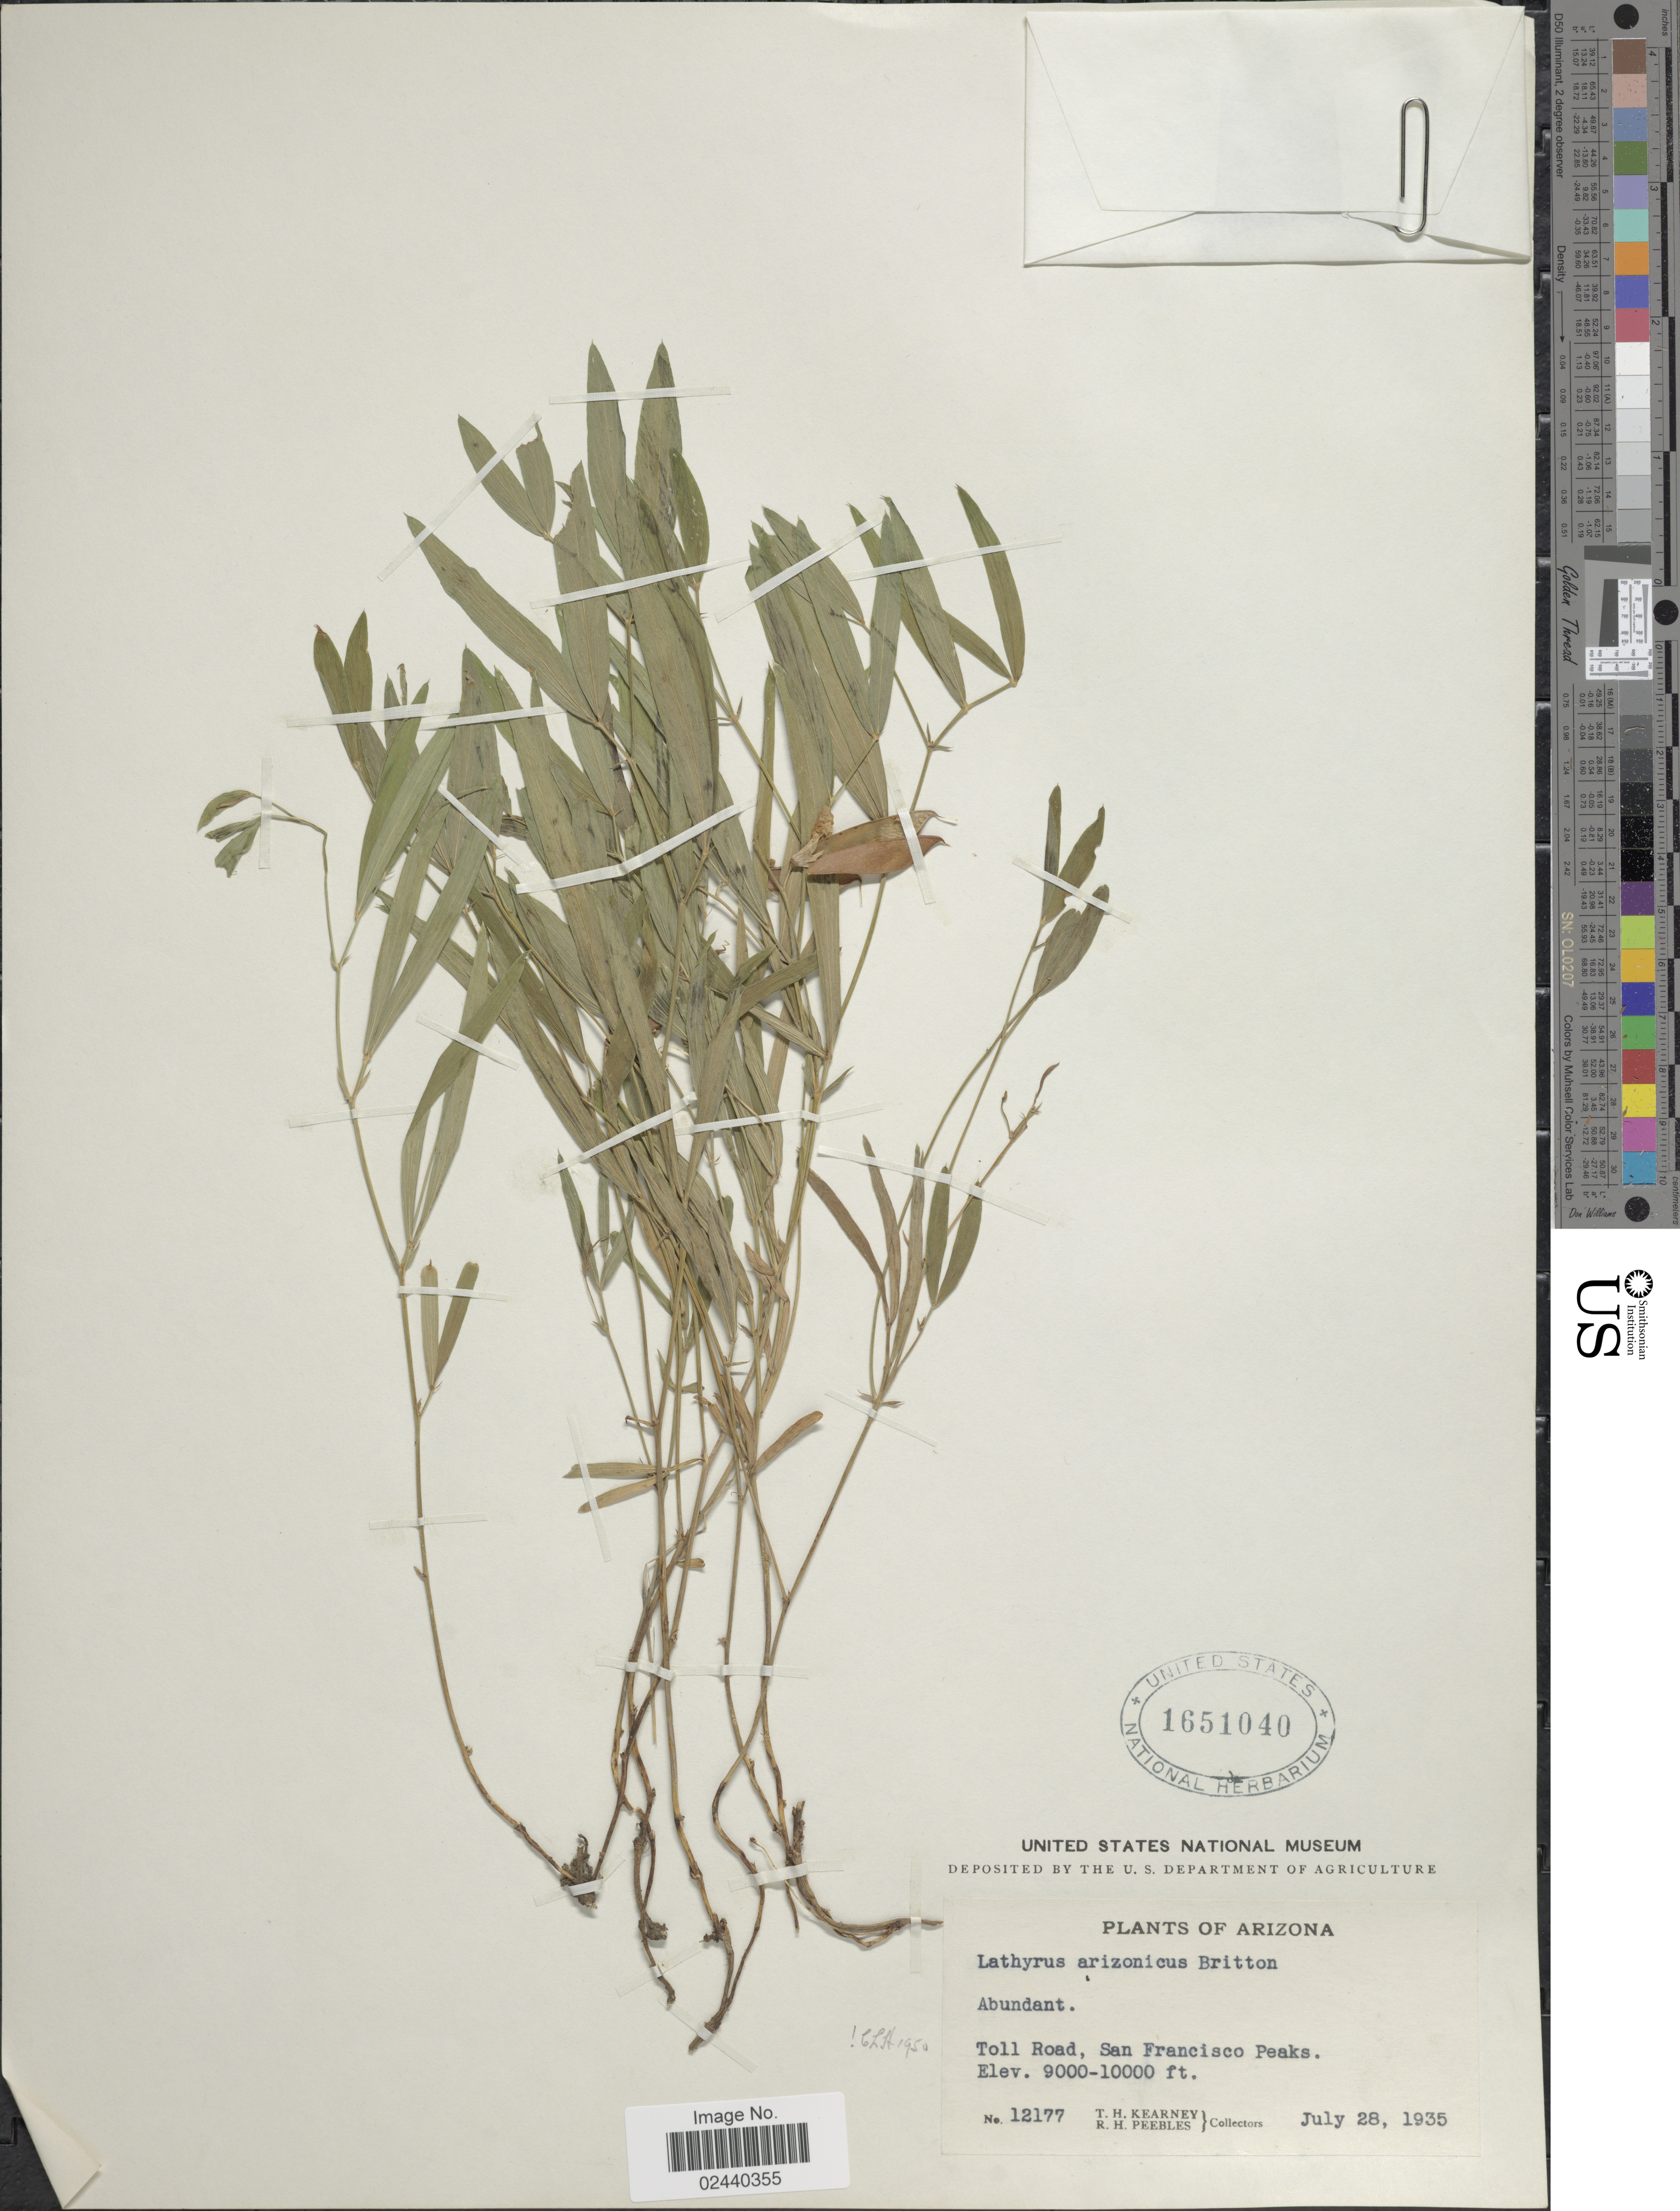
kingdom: Plantae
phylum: Tracheophyta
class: Magnoliopsida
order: Fabales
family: Fabaceae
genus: Lathyrus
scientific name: Lathyrus arizonicus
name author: Britton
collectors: T. H. Kearney & R. H. Peebles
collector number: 12177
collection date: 1935-07-28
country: United States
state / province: Arizona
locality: Toll Road, San Francisco Peaks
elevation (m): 2743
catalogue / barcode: US 1651040